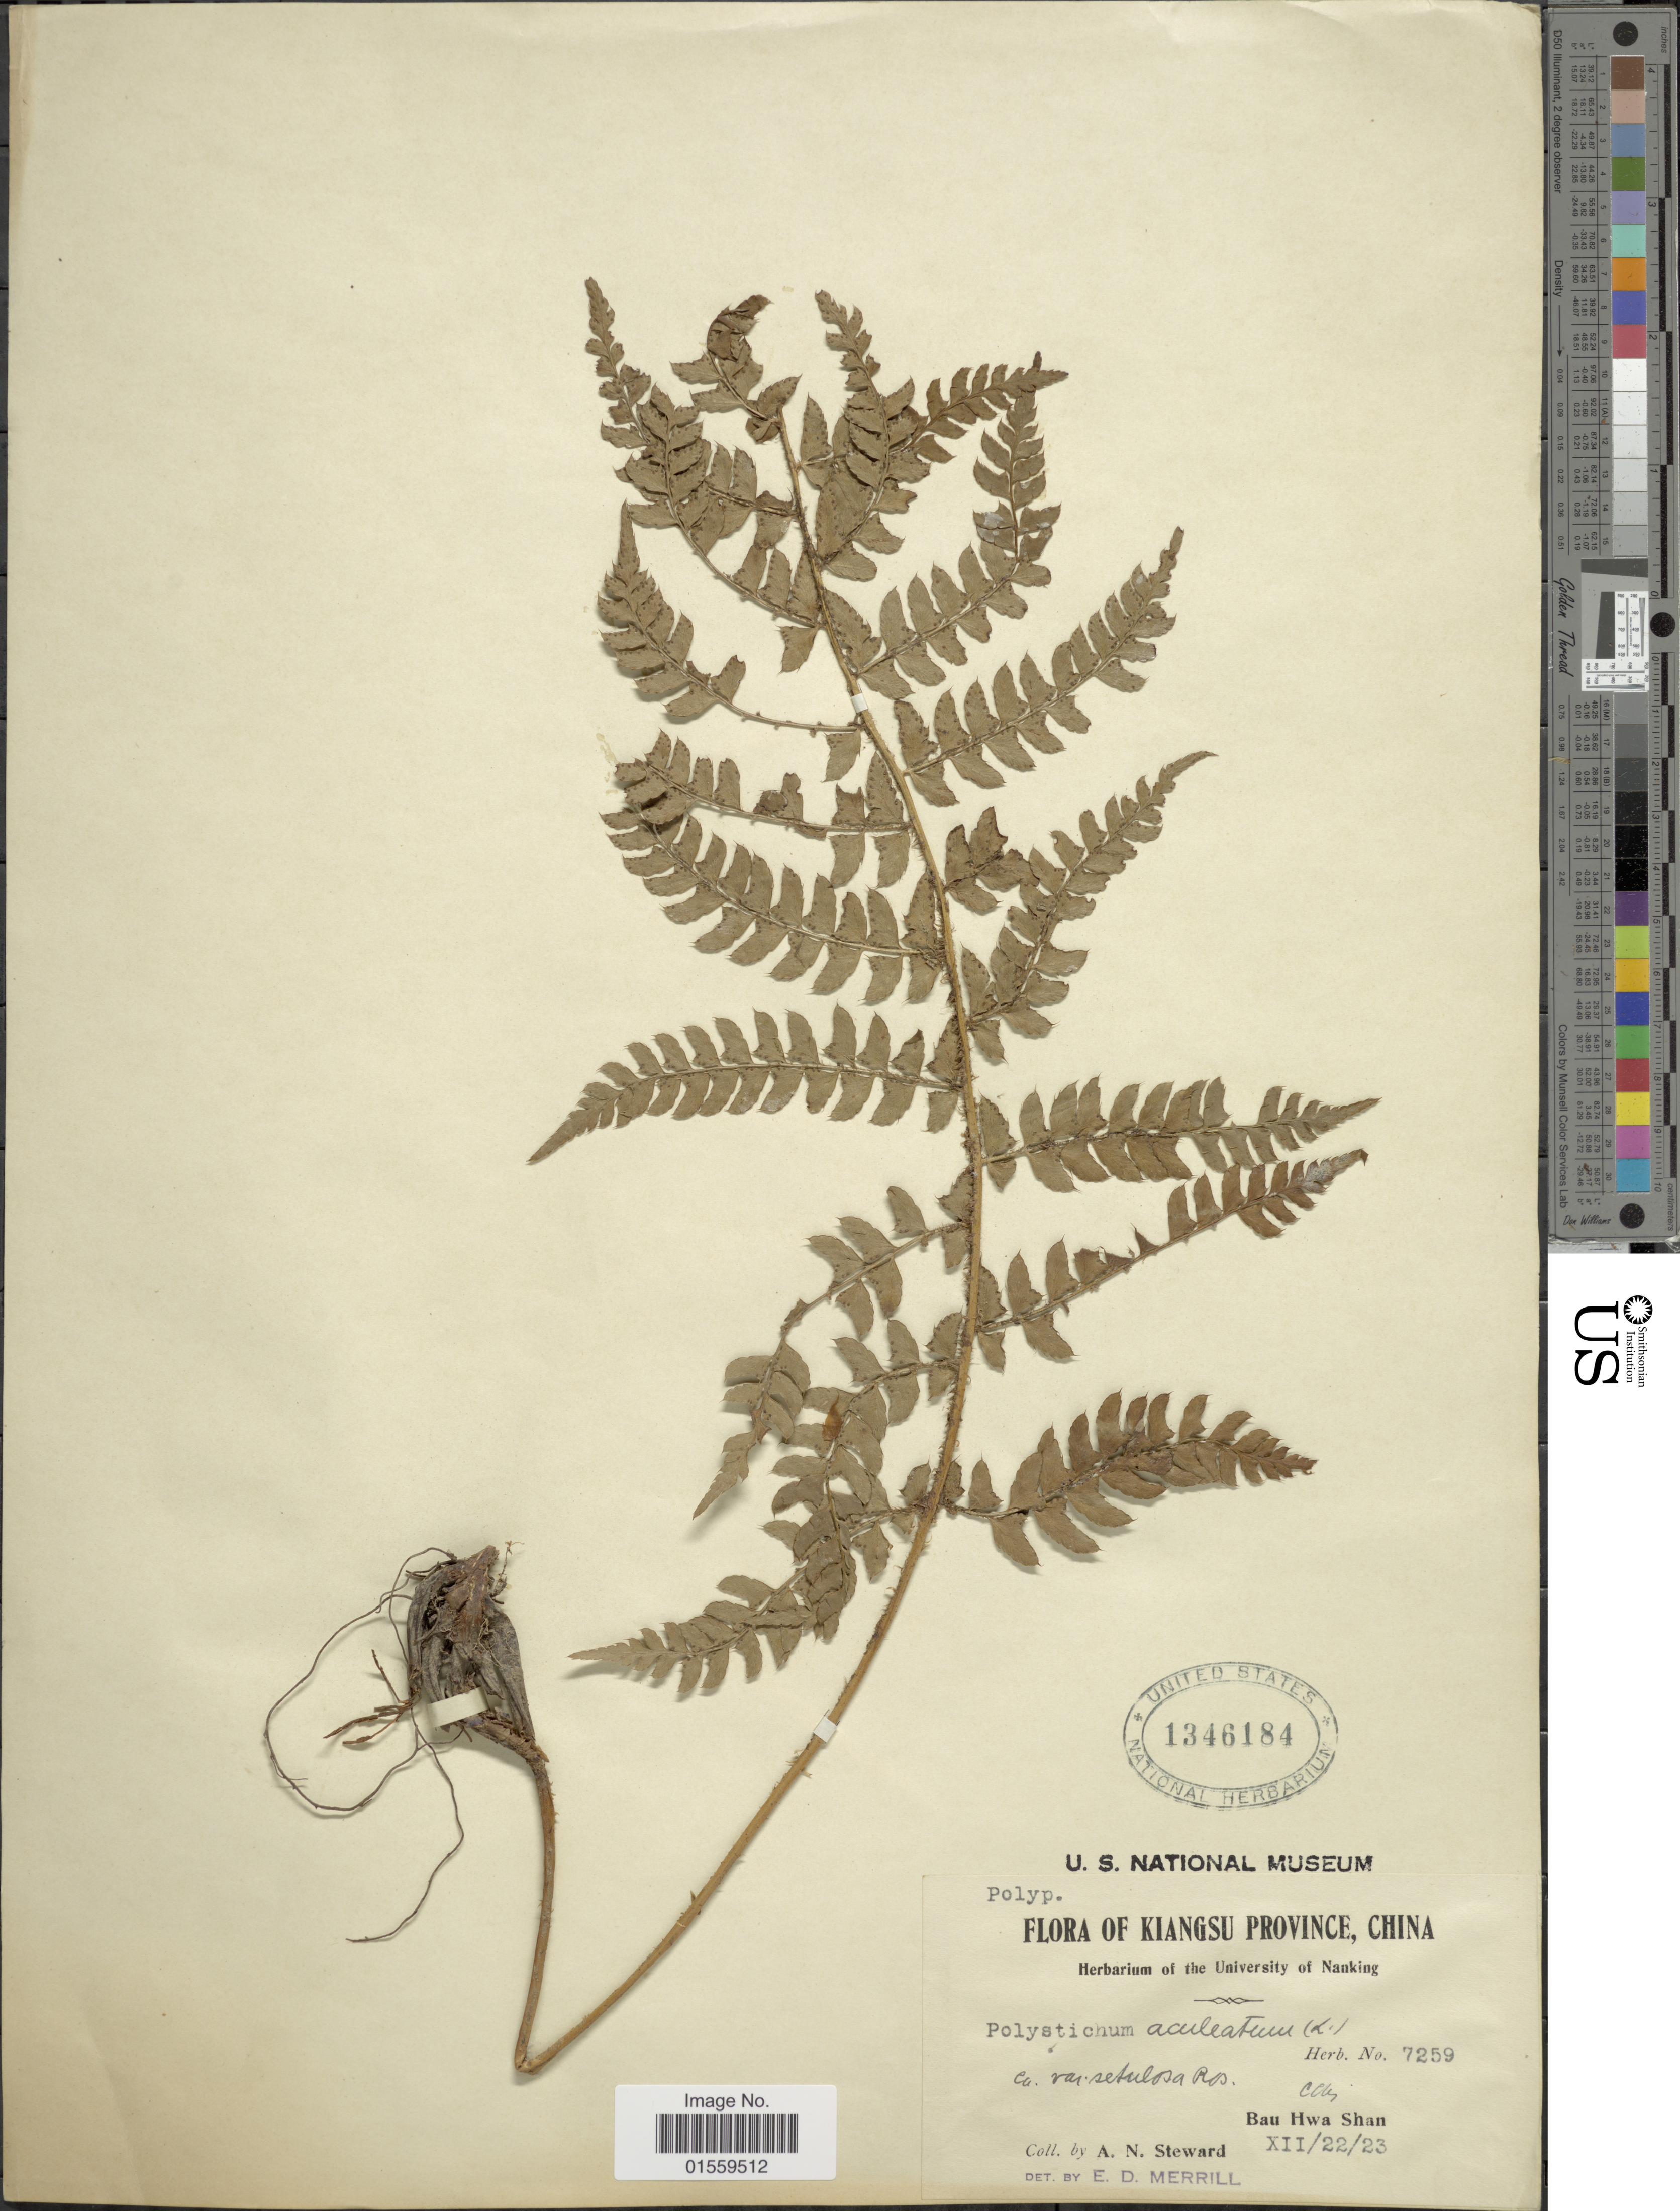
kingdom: Plantae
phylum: Tracheophyta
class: Polypodiopsida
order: Polypodiales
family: Dryopteridaceae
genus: Polystichum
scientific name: Polystichum setiferum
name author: (Forssk.) Moore ex Woynar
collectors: A. N. Steward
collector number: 7259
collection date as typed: Transcribed d/m/y: 23/12/23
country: China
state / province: Jiangsu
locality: Kiangsu Province, Bau Hwa Shan.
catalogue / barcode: US 1346184